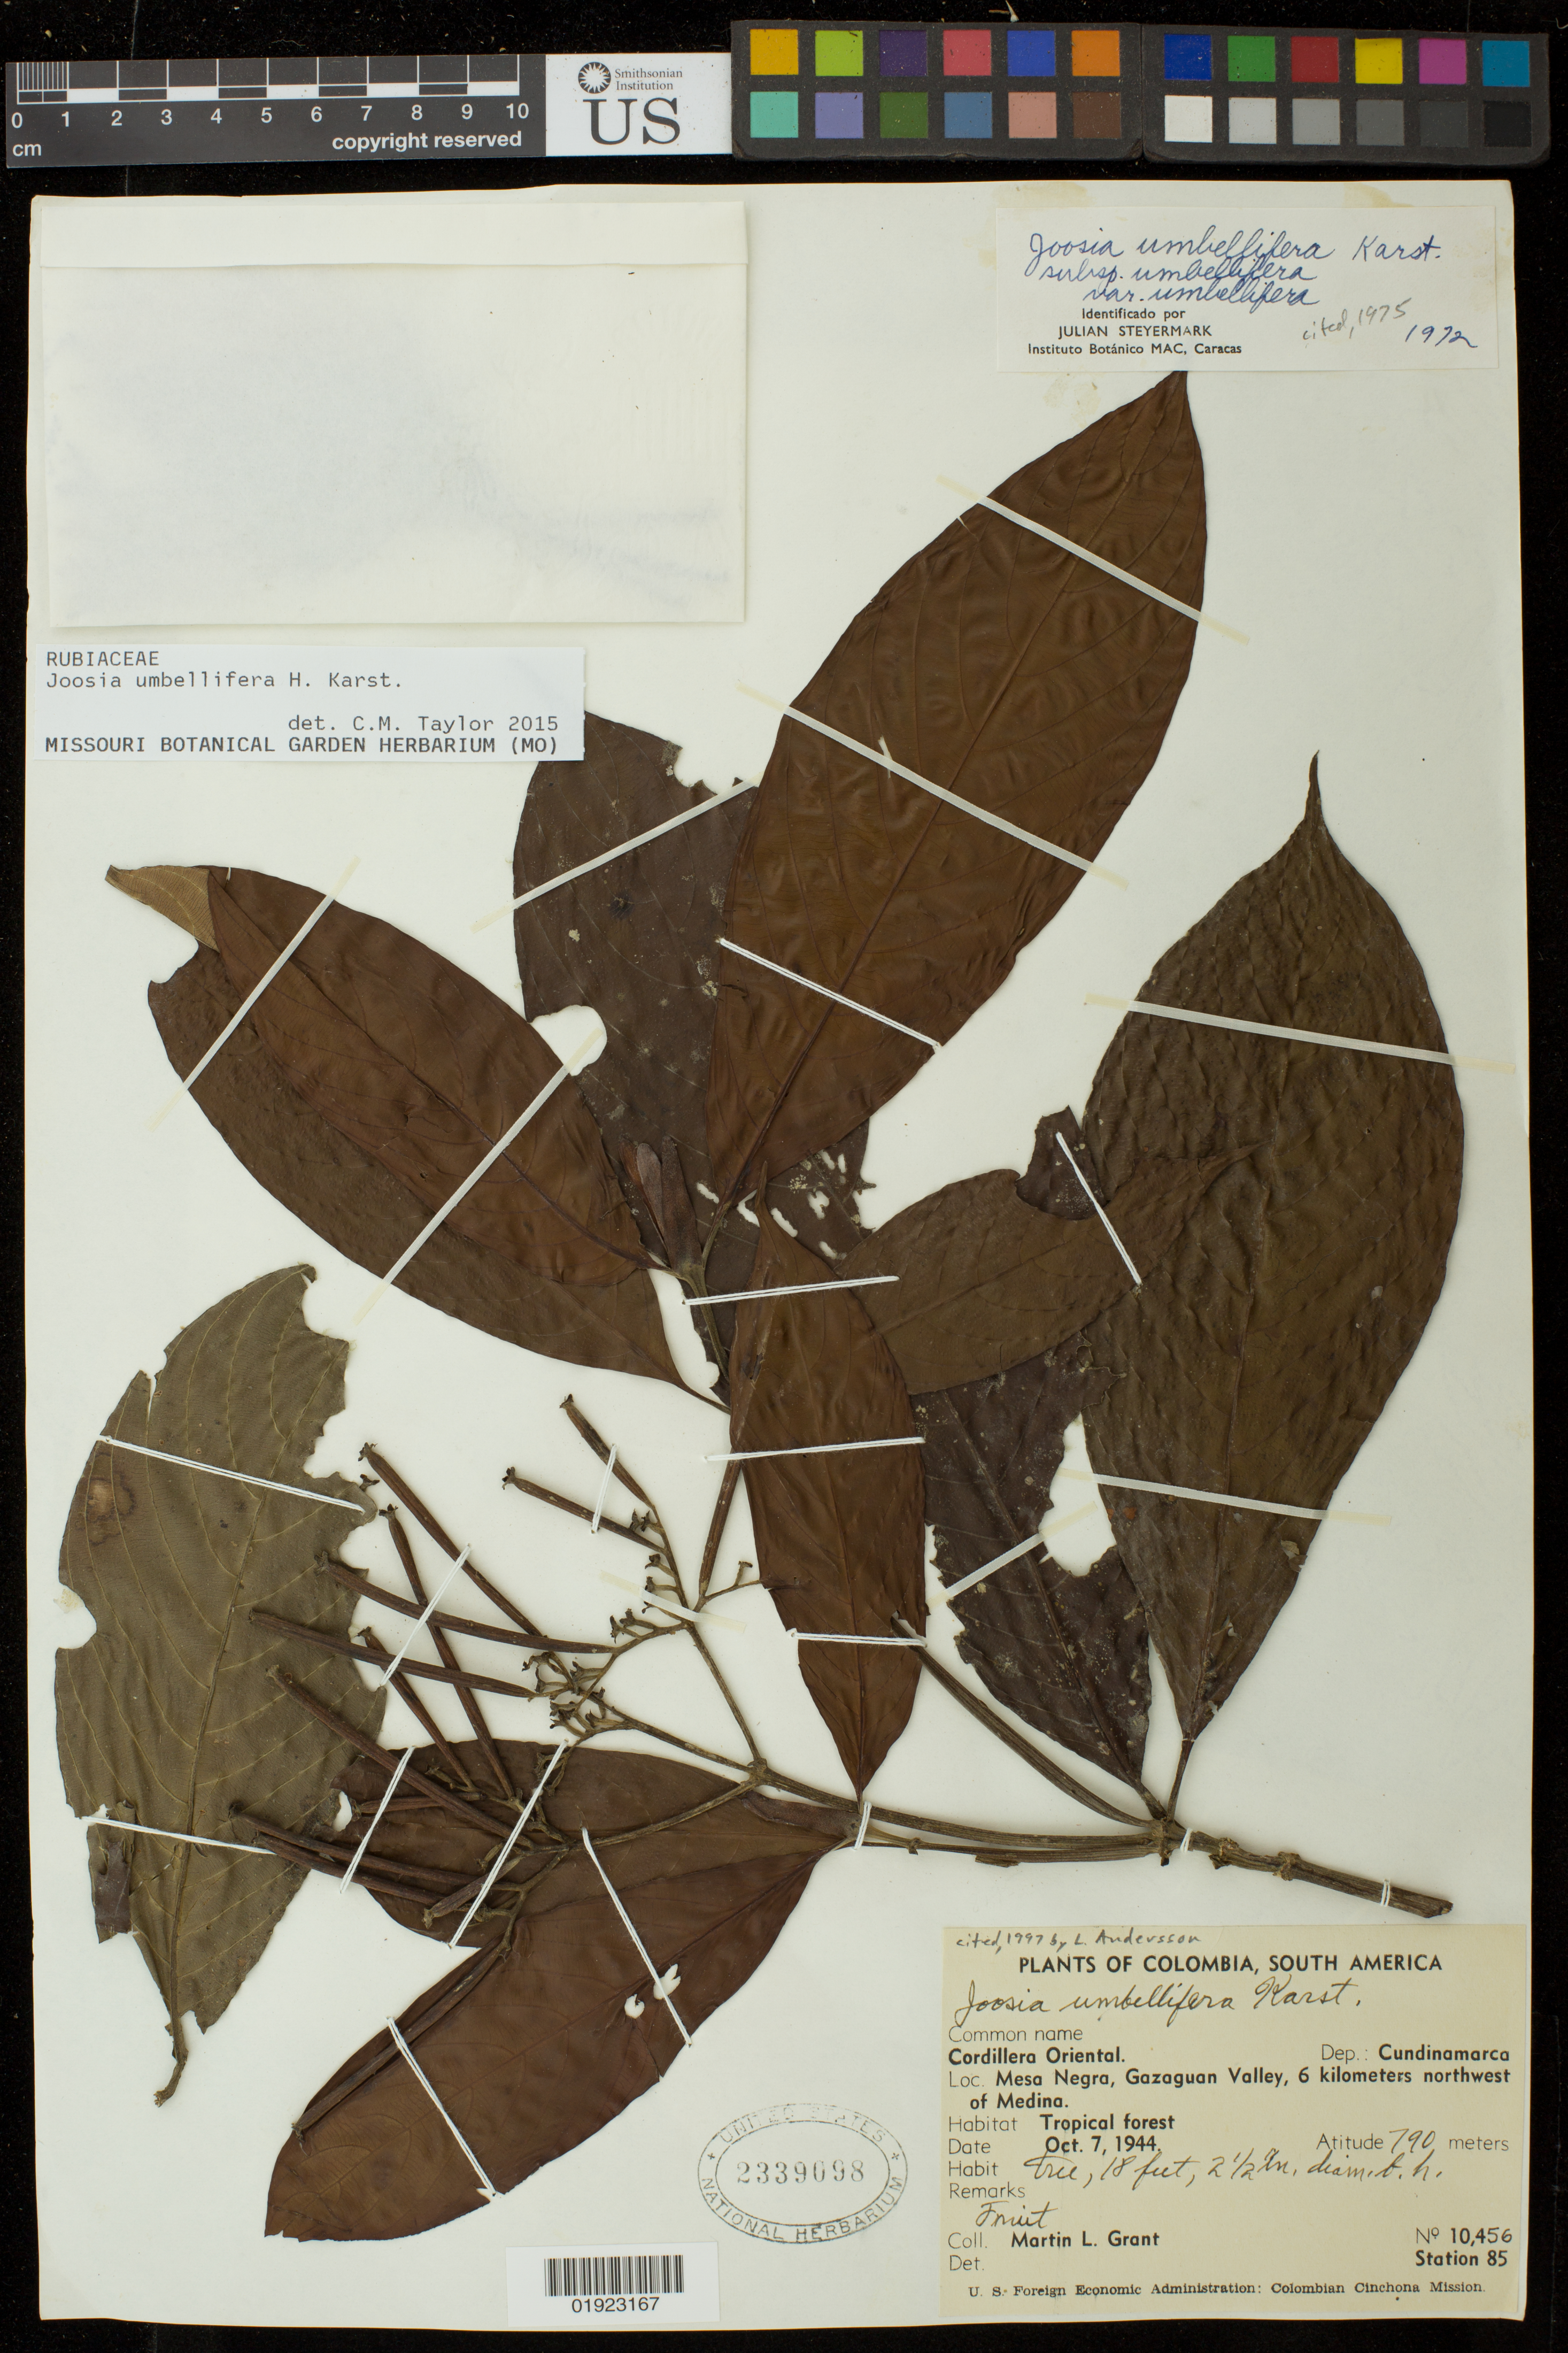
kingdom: Plantae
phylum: Tracheophyta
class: Magnoliopsida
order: Gentianales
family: Rubiaceae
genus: Joosia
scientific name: Joosia umbellifera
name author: H. Karst.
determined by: Taylor, Charlotte M.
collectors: M. L. Grant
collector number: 10456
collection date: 1944-10-07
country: Colombia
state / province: Cundinamarca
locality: Mesa Negra, Gazaguan Valley, 6 km northwest of Medina.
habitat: Tropical forest.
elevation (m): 790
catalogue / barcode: US 2339098